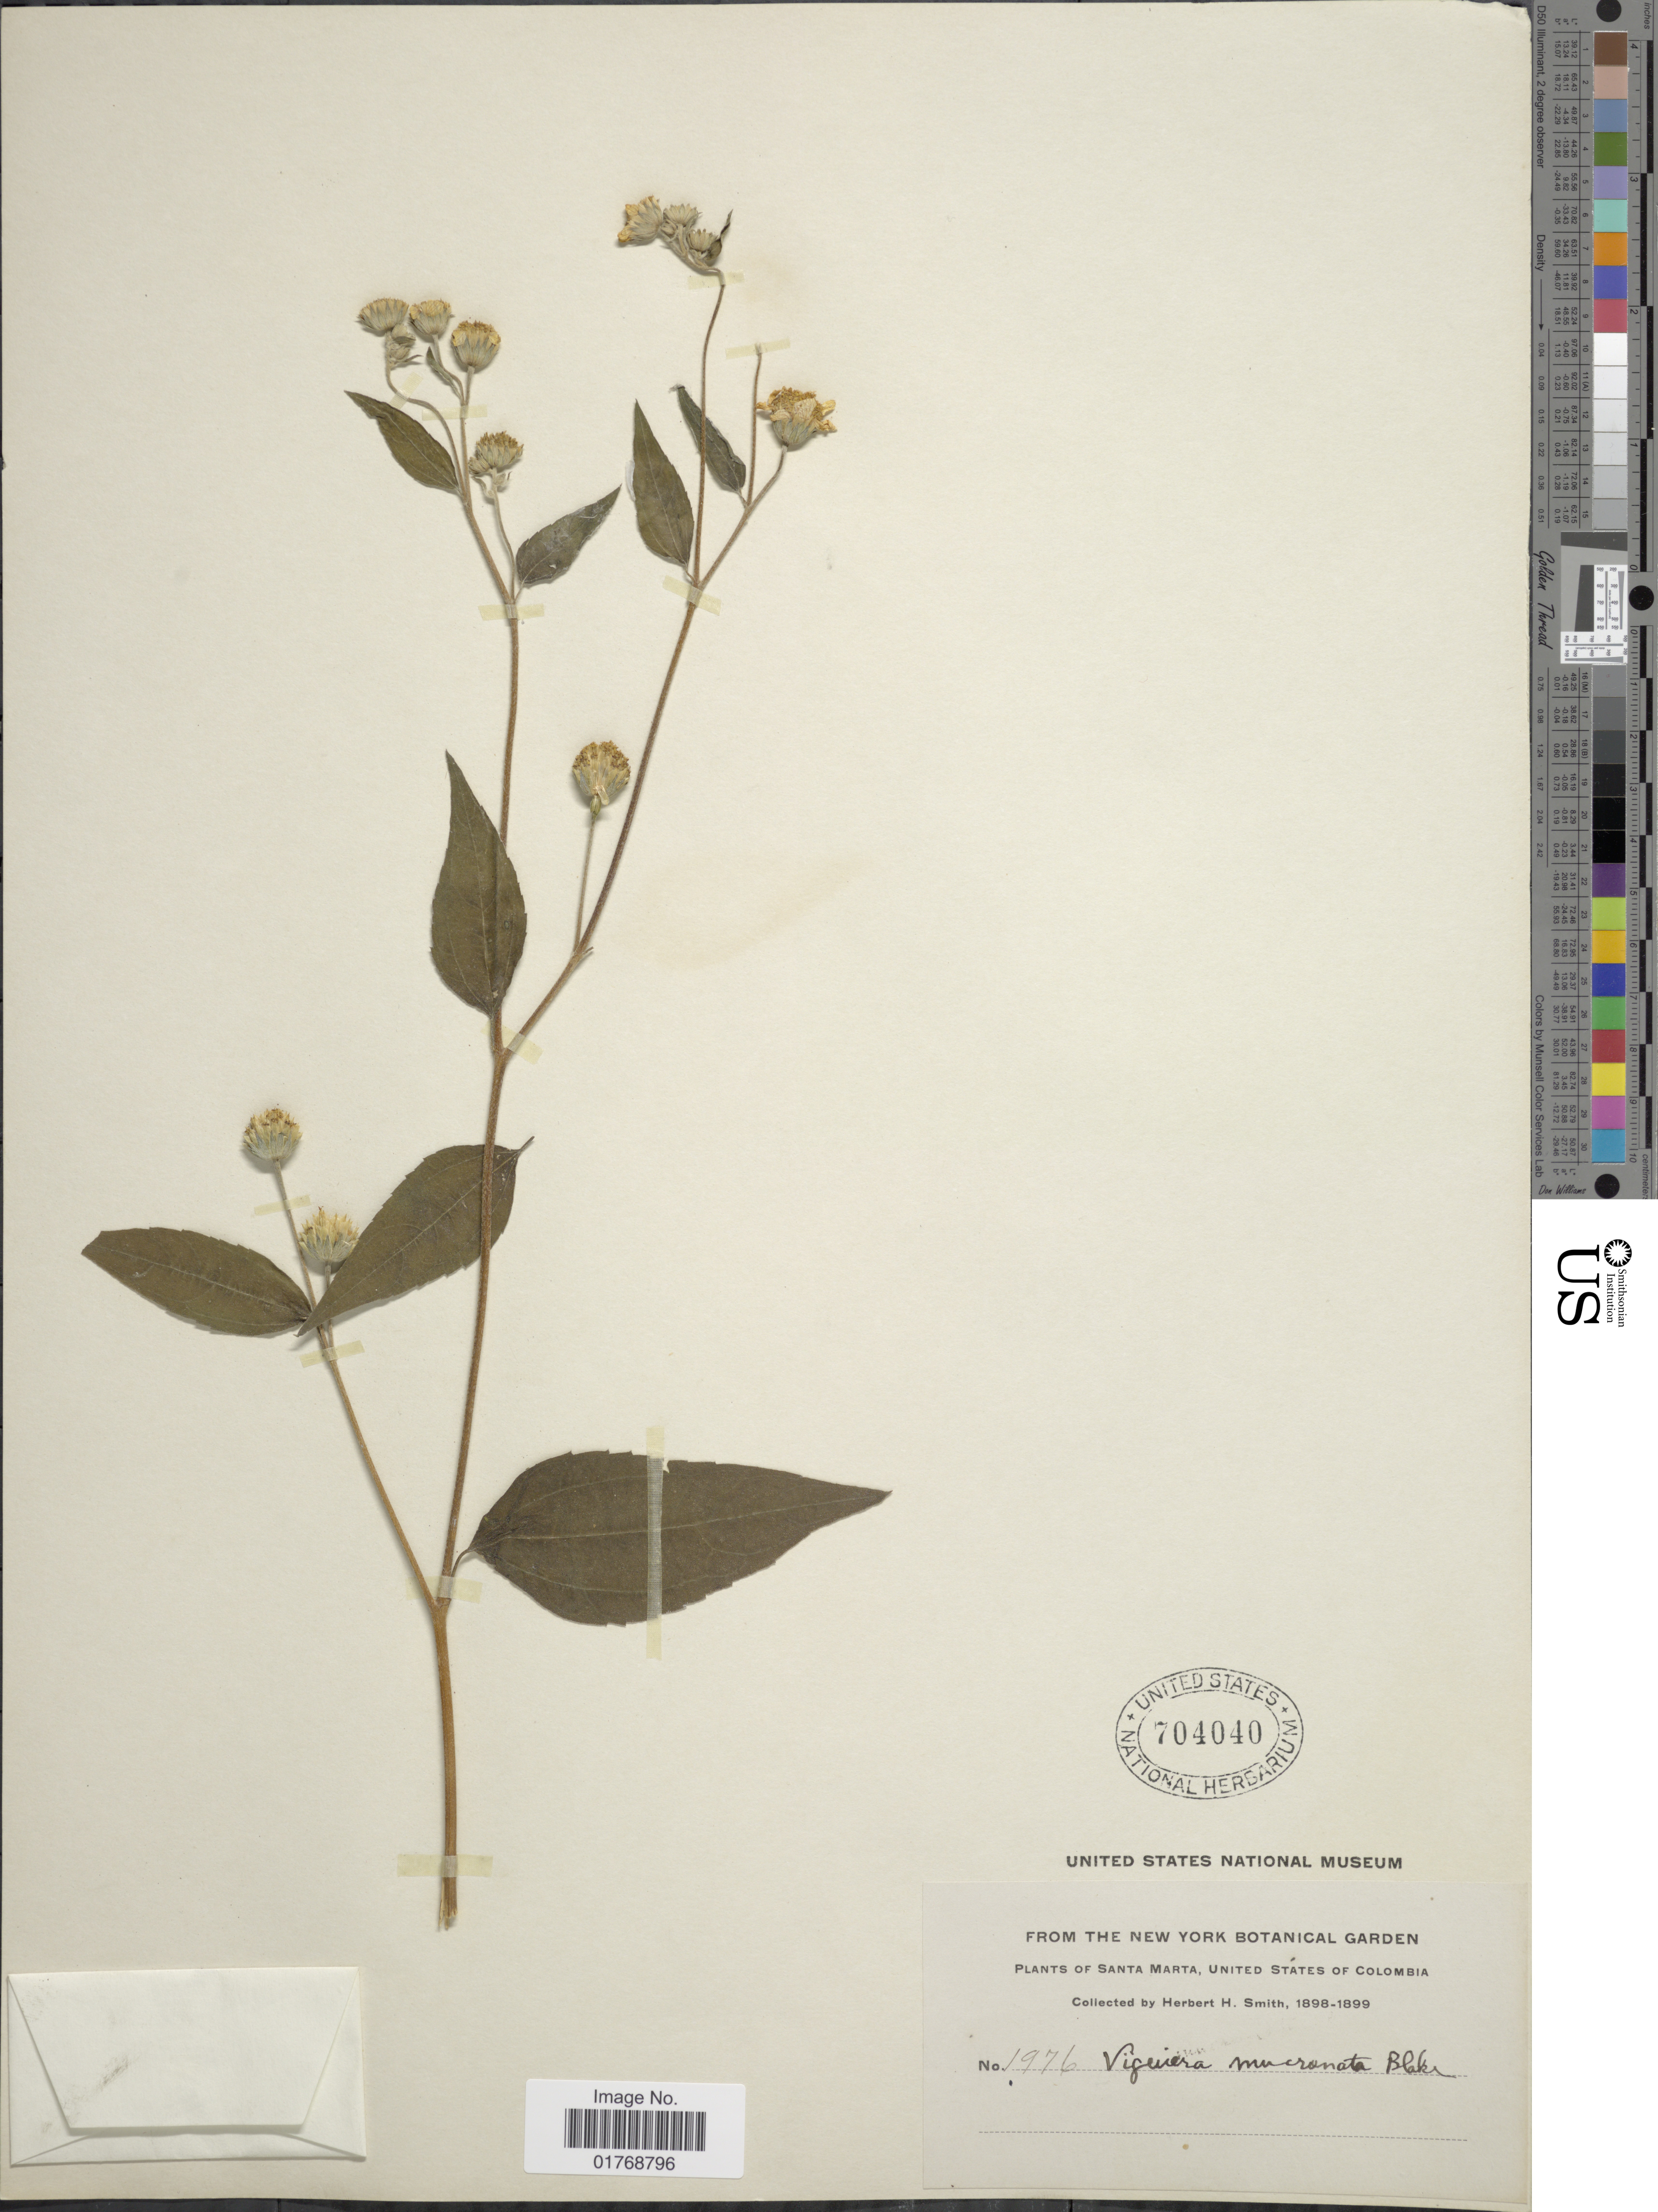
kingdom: Plantae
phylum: Tracheophyta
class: Magnoliopsida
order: Asterales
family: Asteraceae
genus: Viguiera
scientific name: Viguiera mucronata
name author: Blake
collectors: Herbert H. Smith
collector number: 1976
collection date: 1898/1899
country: Colombia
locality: Santa Marta, United States of Colombia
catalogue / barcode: US 704040